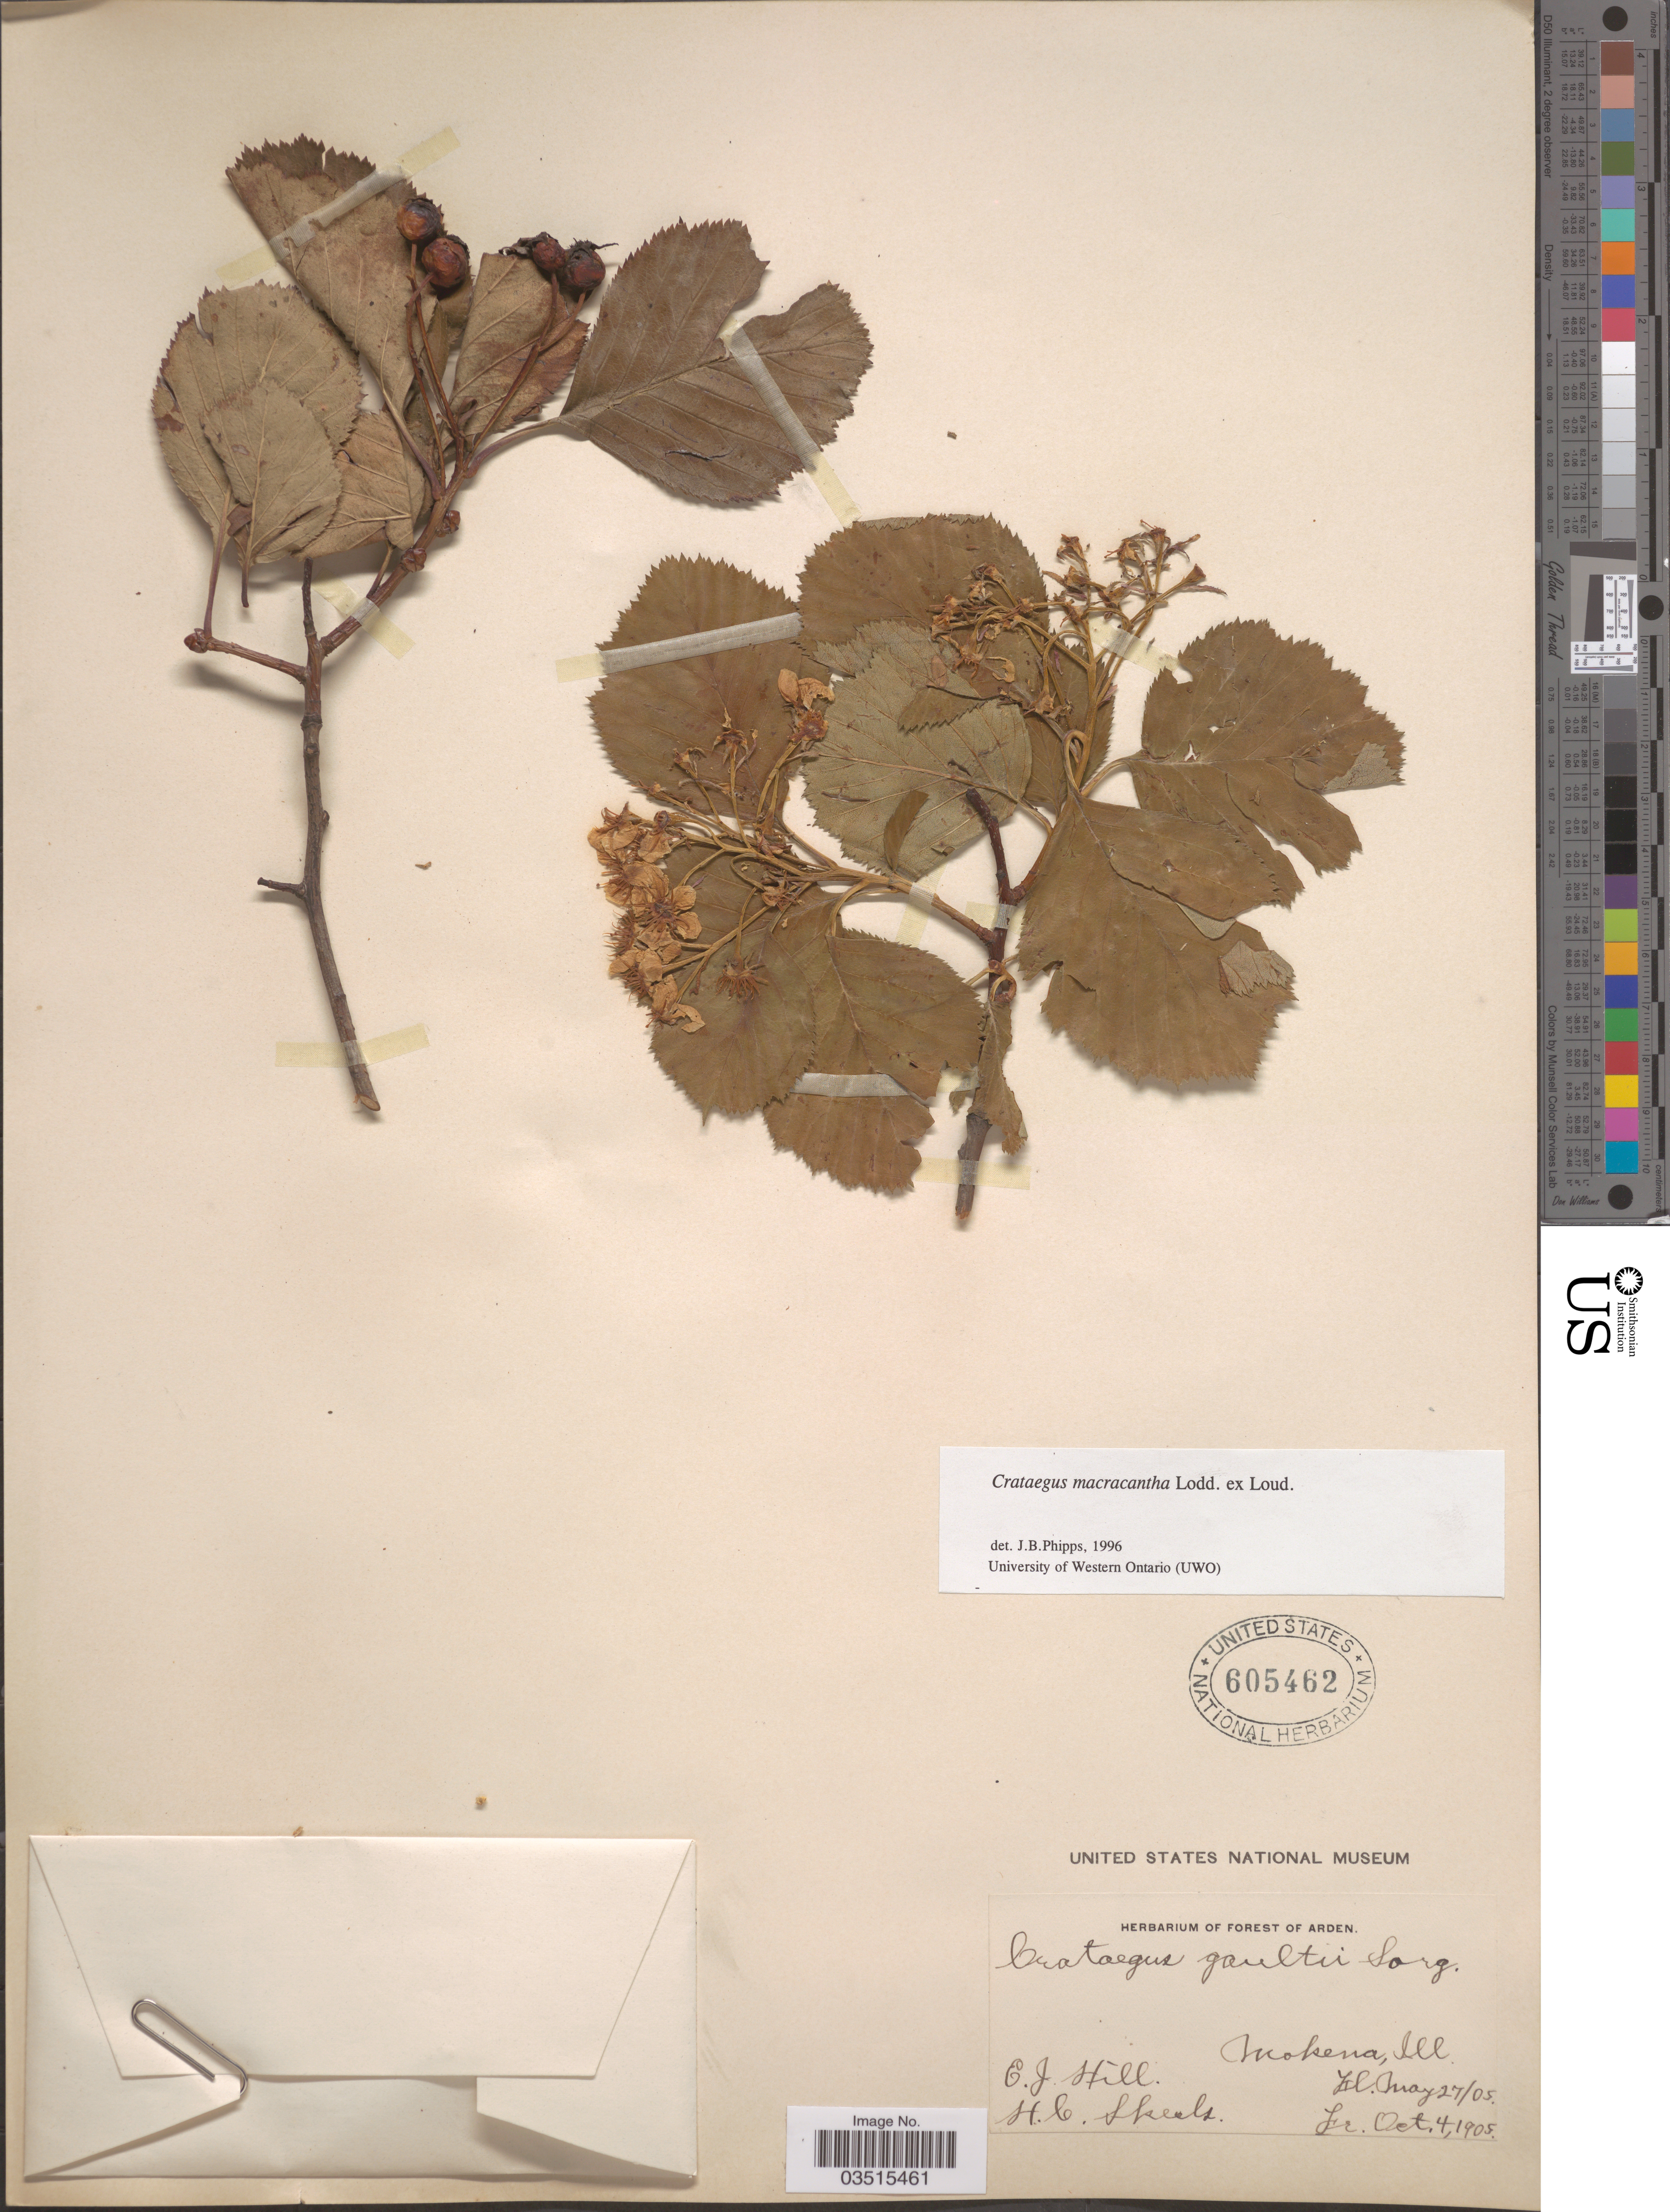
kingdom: Plantae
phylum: Tracheophyta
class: Magnoliopsida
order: Rosales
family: Rosaceae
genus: Crataegus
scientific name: Crataegus macracantha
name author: (Lindl.) Lodd. ex Loudon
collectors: E. J. Hill & H. Skeels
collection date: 1905-05-27/1905-10-04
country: United States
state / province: Illinois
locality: Mokena.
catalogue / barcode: US 605462